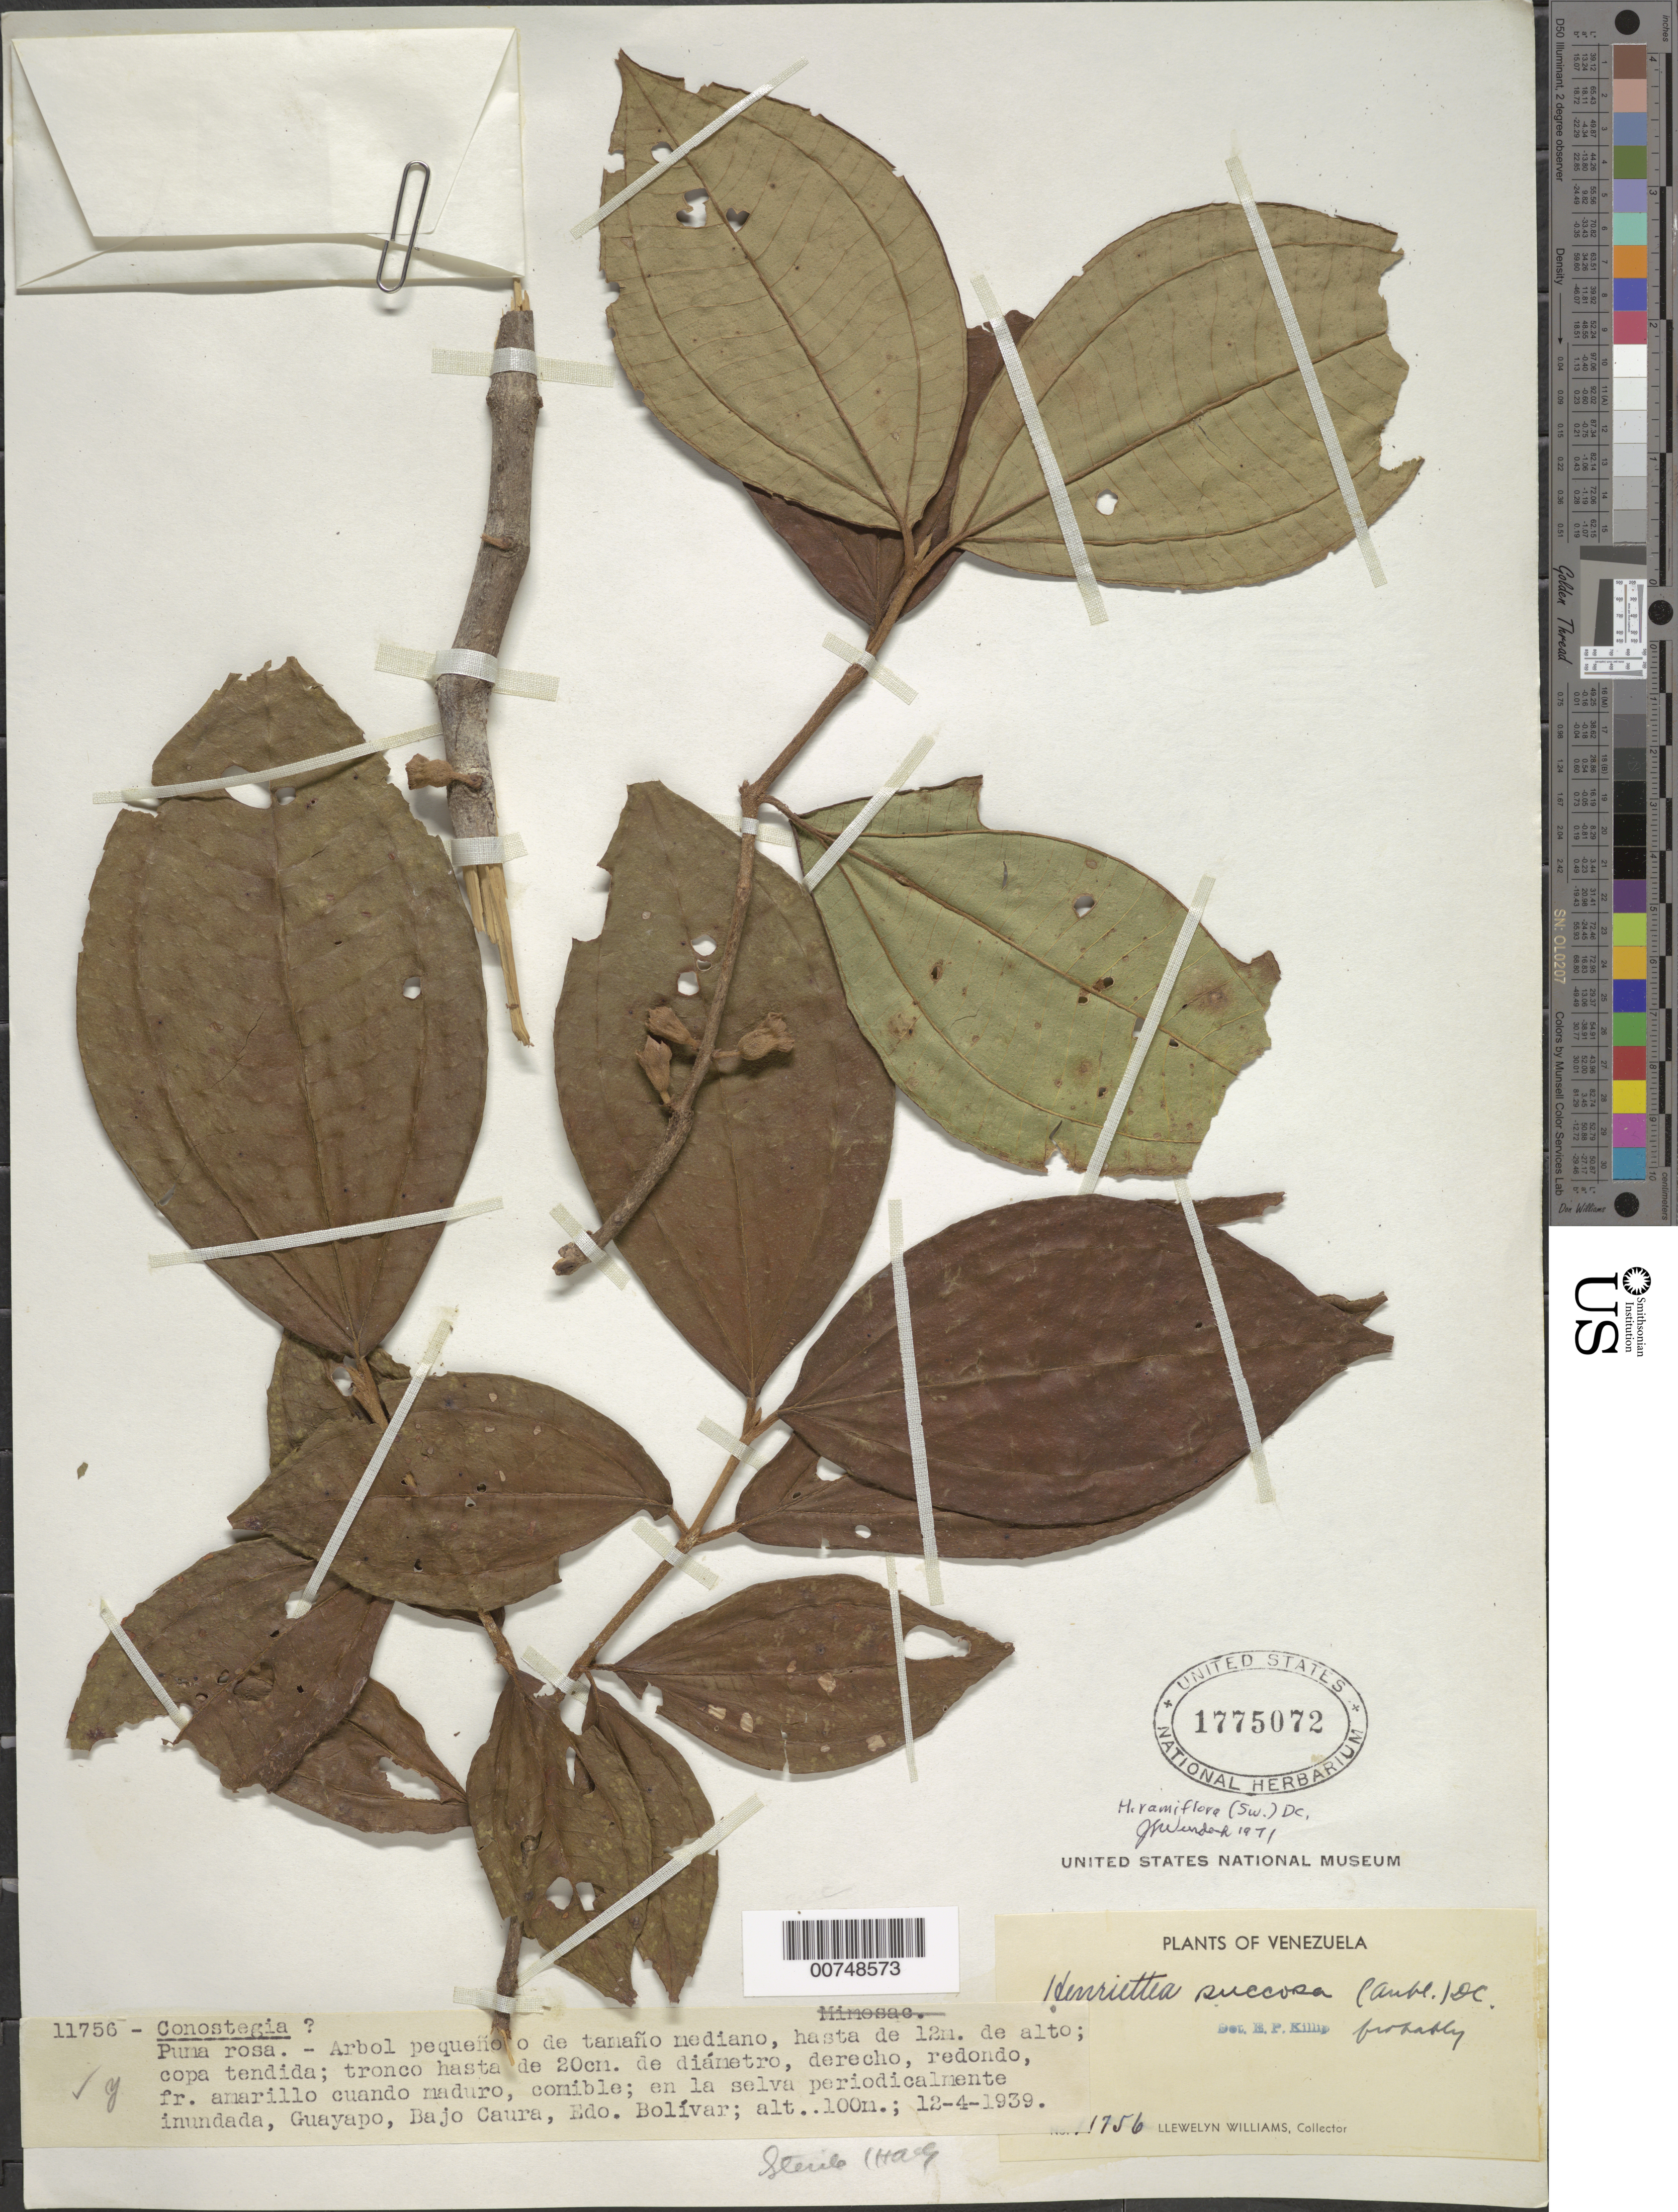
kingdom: Plantae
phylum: Tracheophyta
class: Magnoliopsida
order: Myrtales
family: Melastomataceae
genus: Henriettea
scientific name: Henriettea ramiflora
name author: (Sw.) DC.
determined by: Wurdack, John J., (US), US (UNITED STATES)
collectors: Ll. Williams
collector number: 11756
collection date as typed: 12-Apr-39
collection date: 1939-04-12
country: Venezuela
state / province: Bolívar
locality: Guayapo, Bajo Caura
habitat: Selva periodicalmente inundada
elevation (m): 100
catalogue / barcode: US 1775072